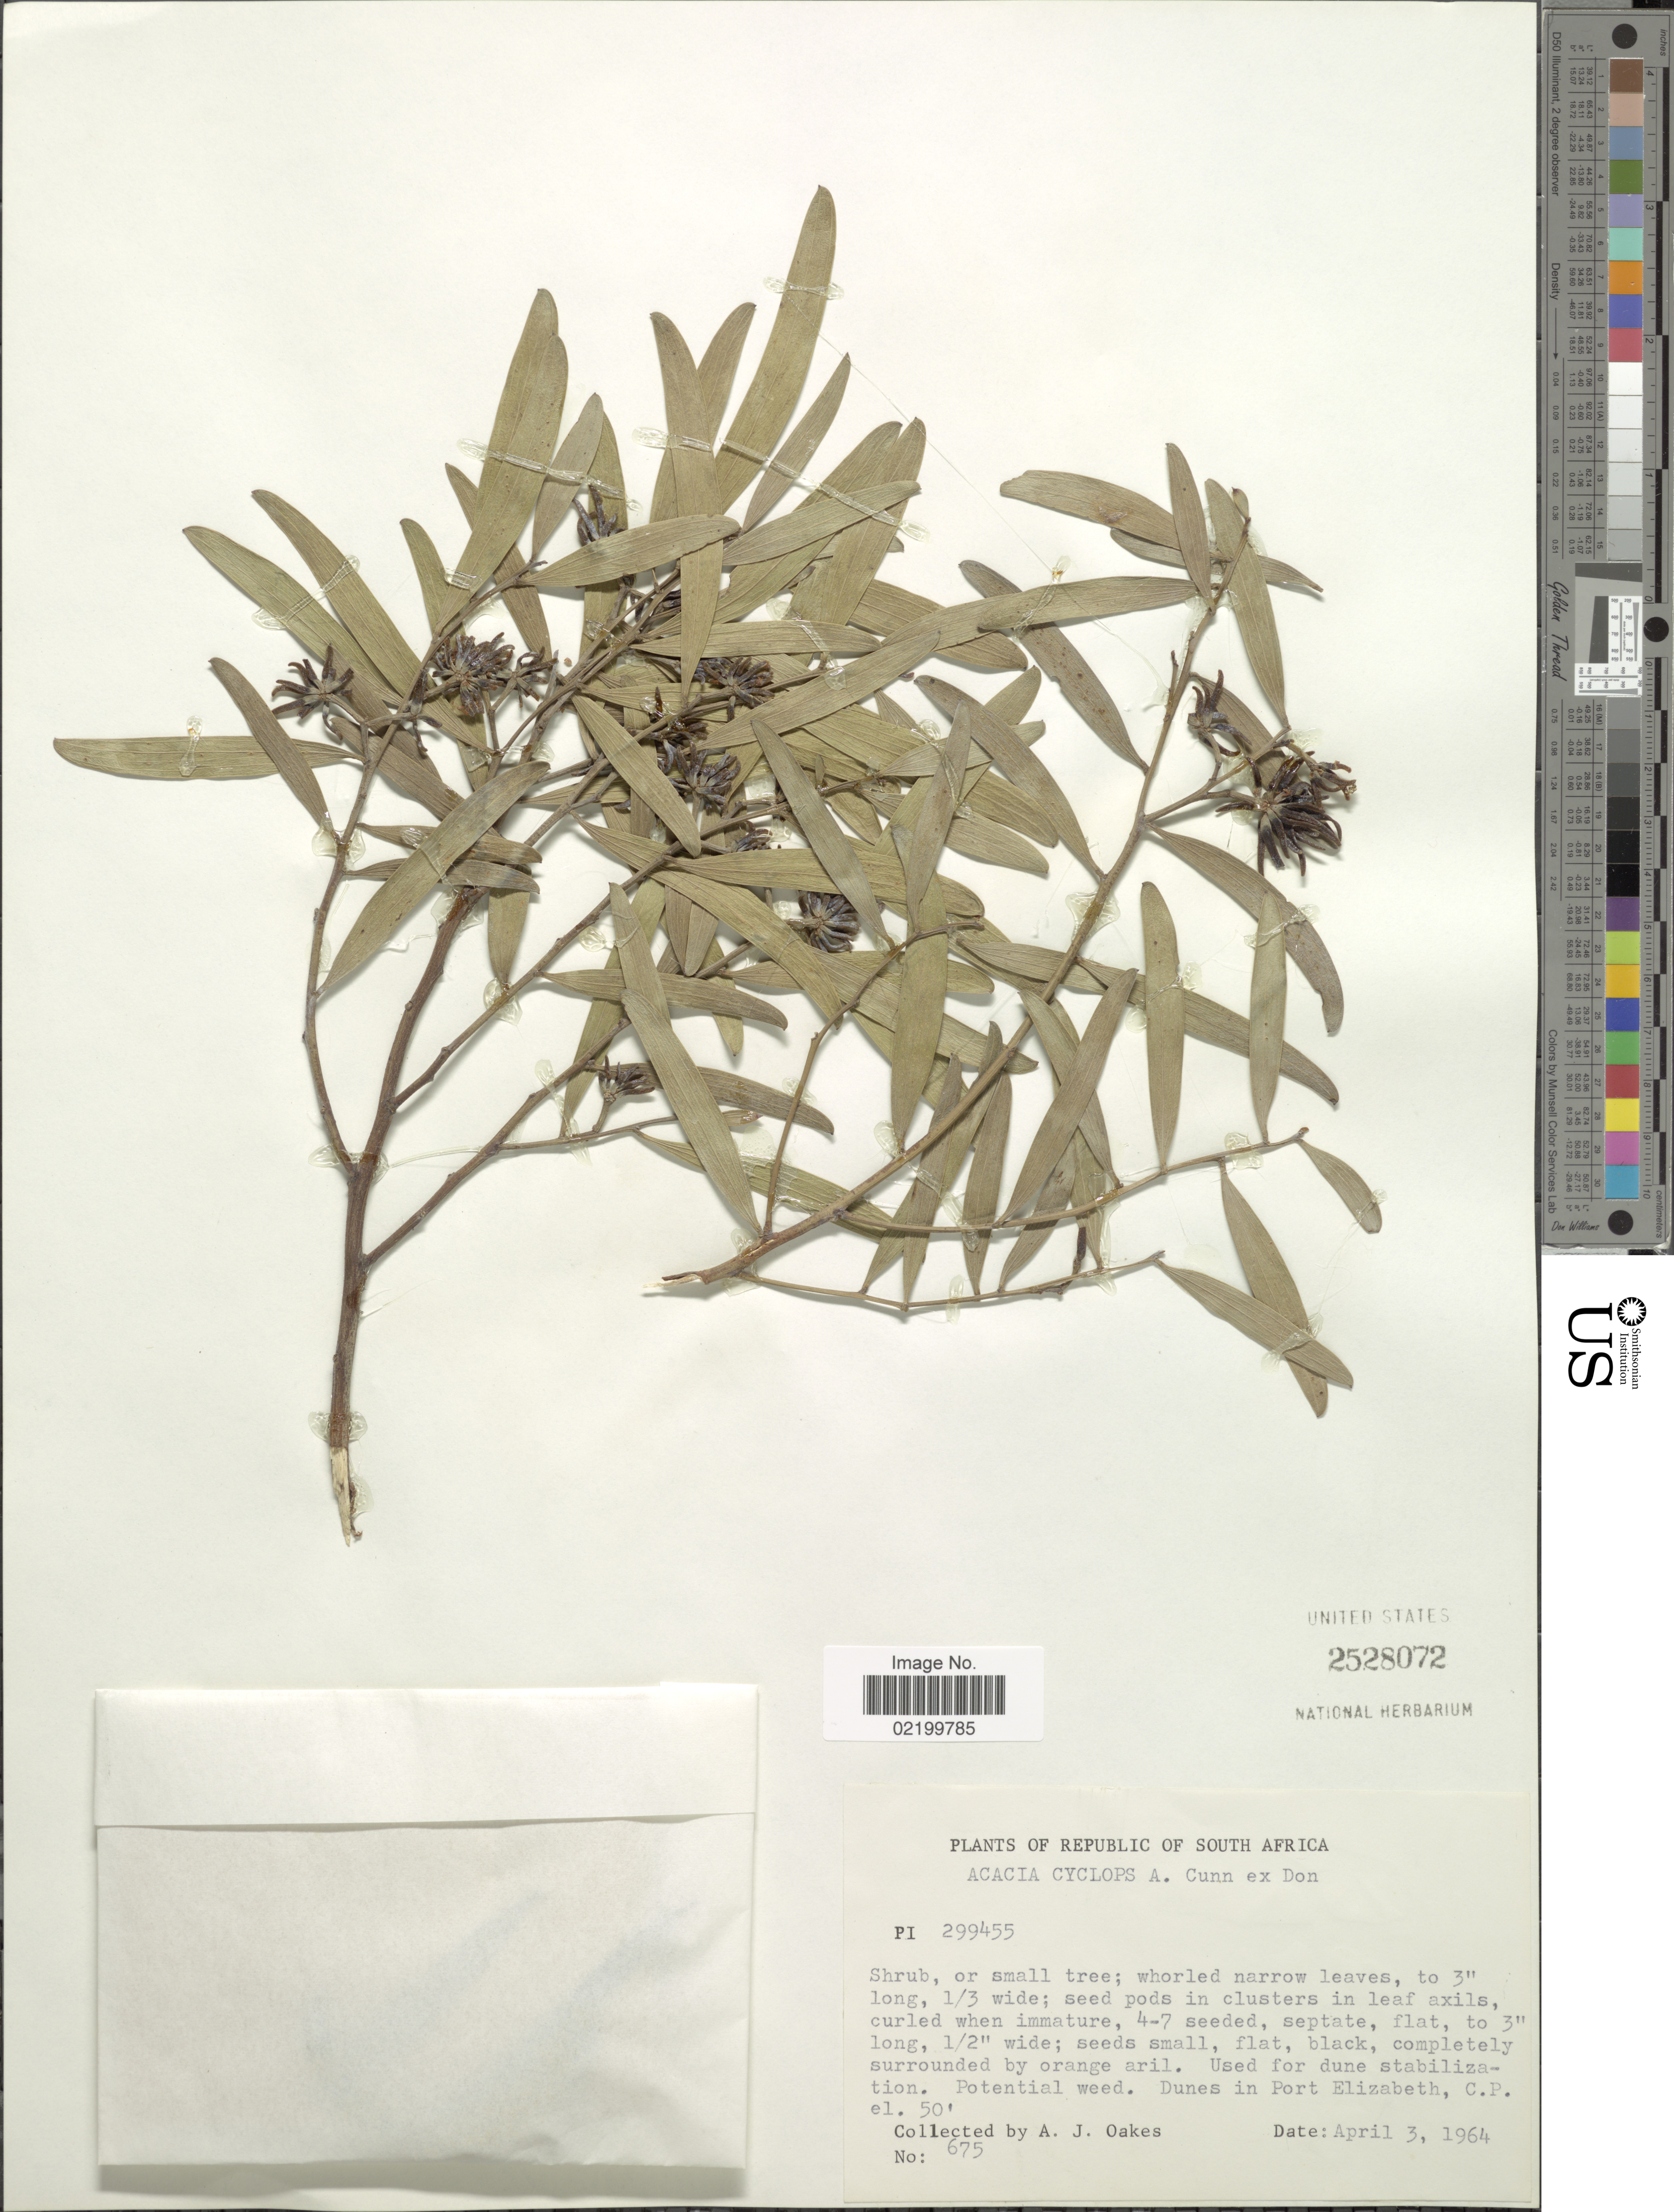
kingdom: Plantae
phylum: Tracheophyta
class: Magnoliopsida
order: Fabales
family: Fabaceae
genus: Acacia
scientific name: Acacia cyclops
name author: A. Cunn. ex G. Don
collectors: A. Oakes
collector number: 675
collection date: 1964-04-03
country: South Africa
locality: Republic of South Africa. Dunes in Port Elizabeth, C. P.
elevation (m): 15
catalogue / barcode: US 2528072